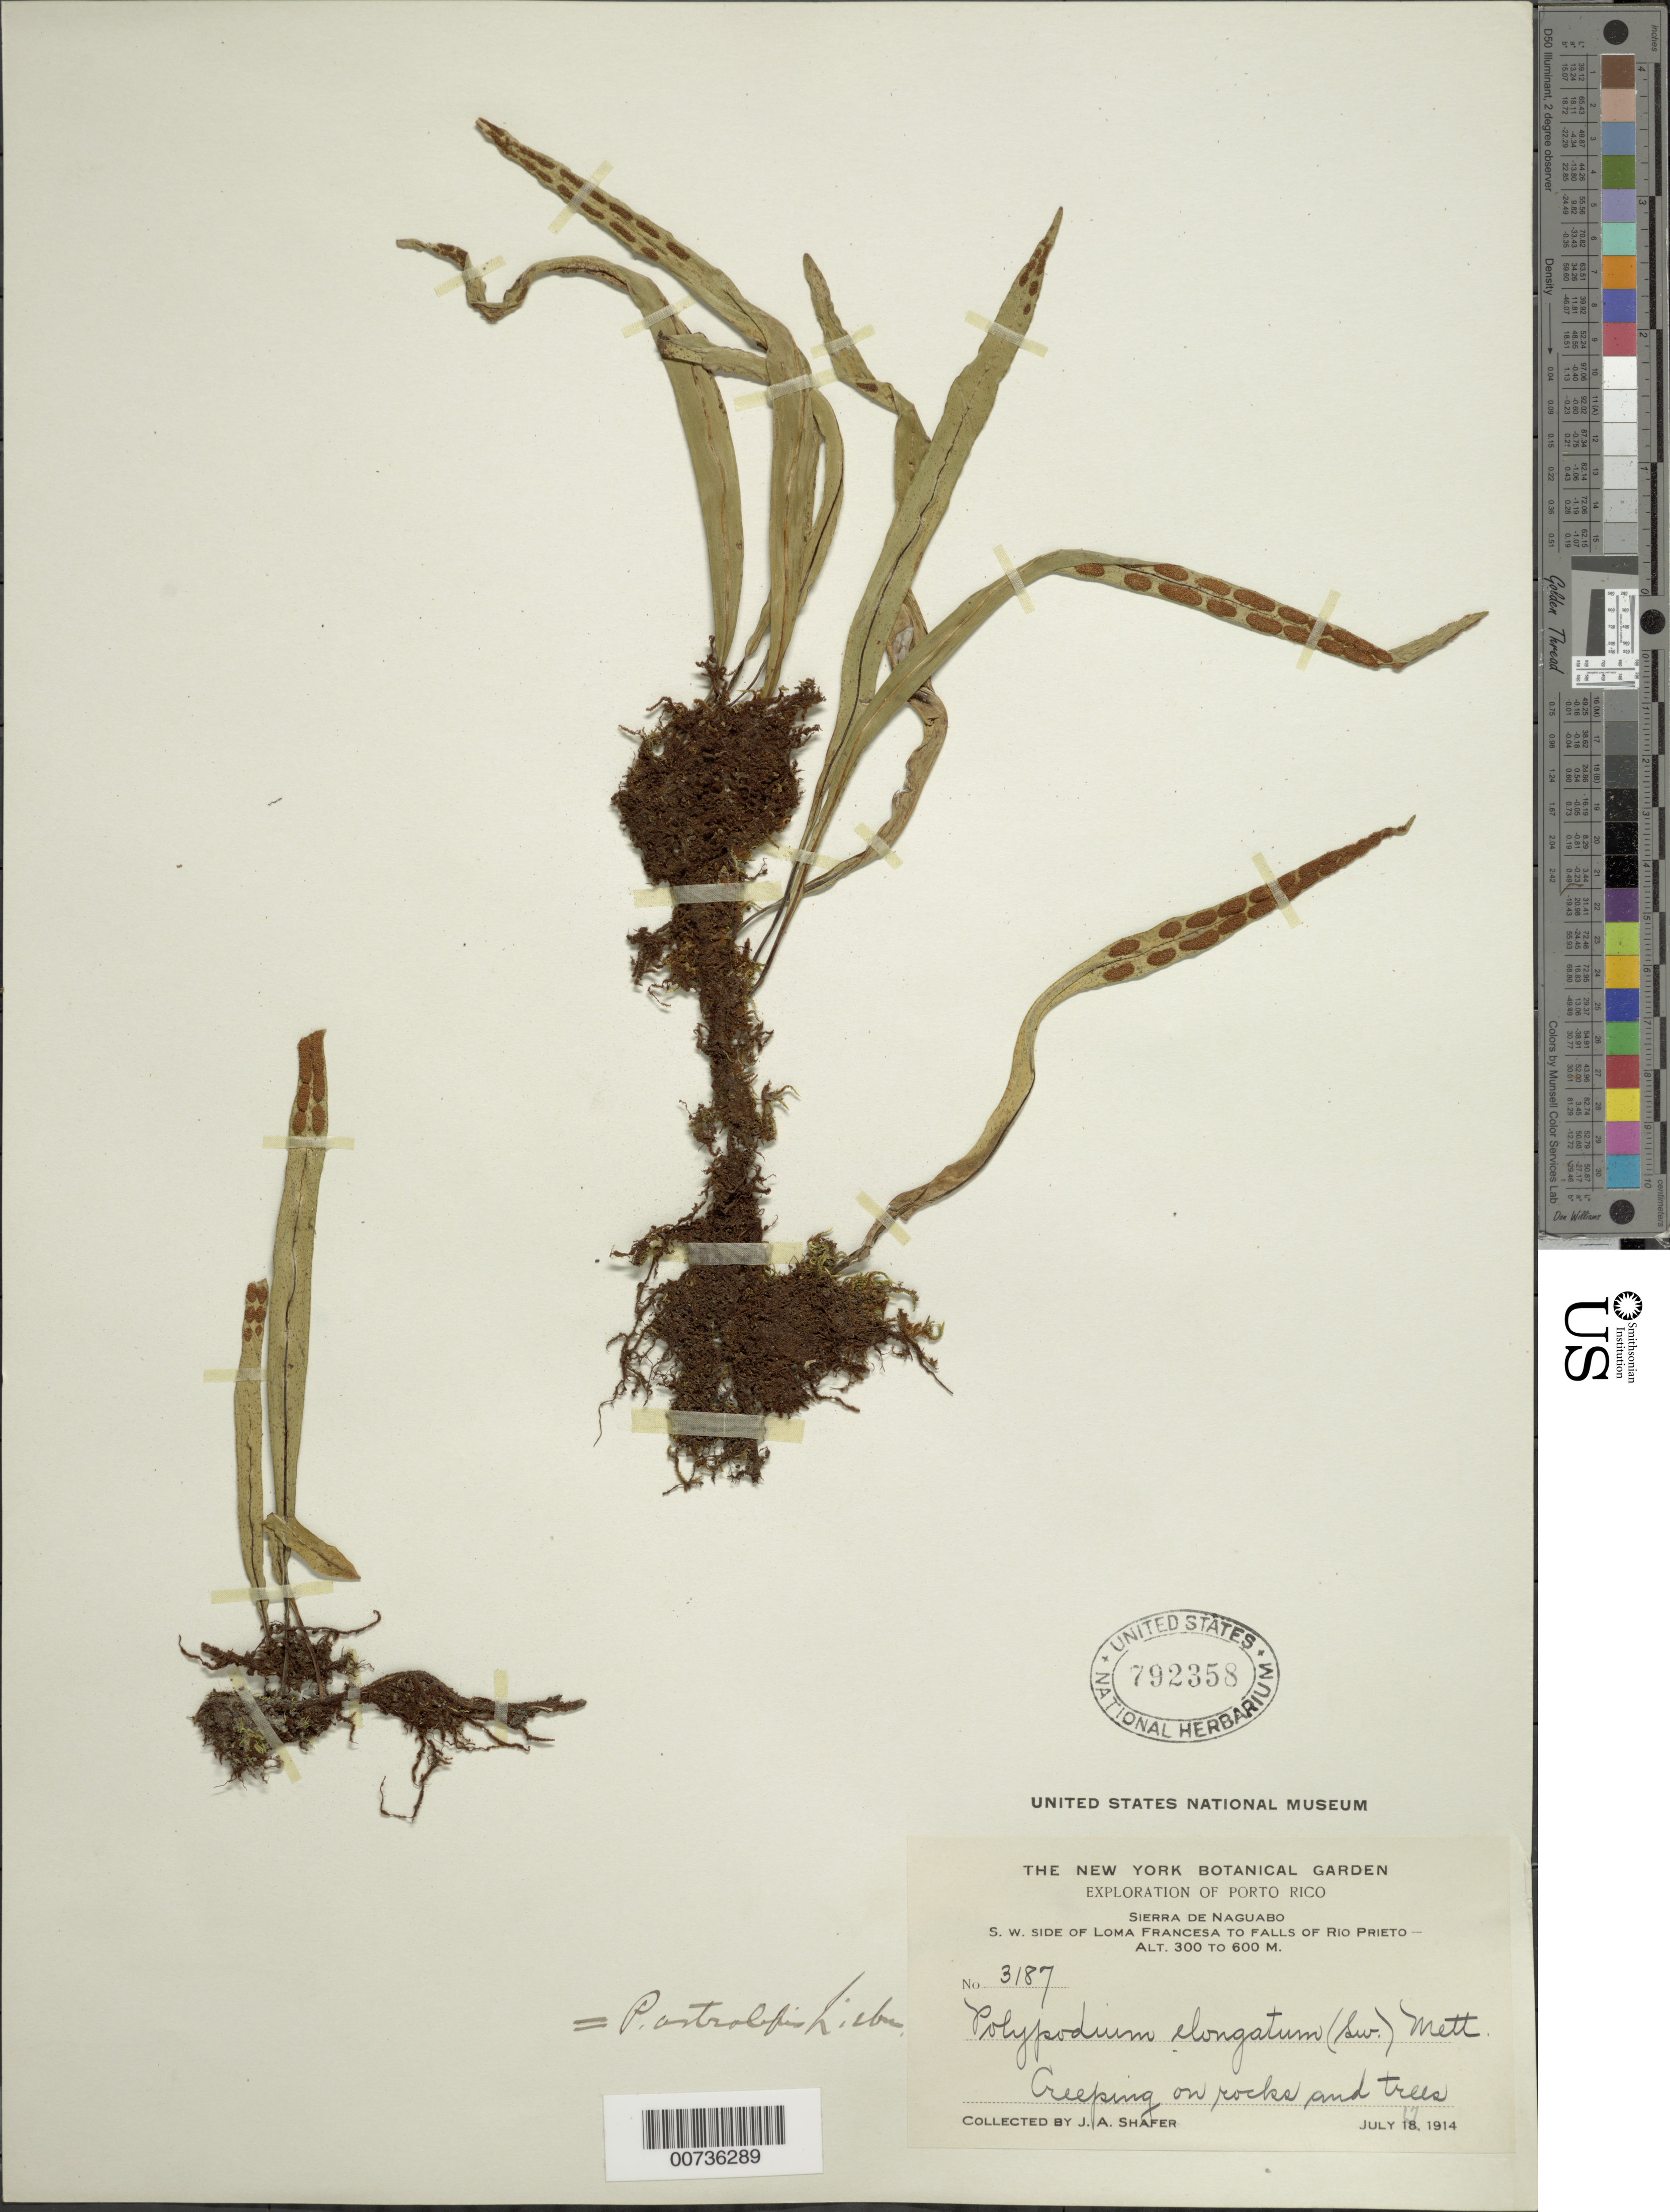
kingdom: Plantae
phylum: Tracheophyta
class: Polypodiopsida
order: Polypodiales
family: Polypodiaceae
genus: Pleopeltis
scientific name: Pleopeltis astrolepis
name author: (Liebm.) E. Fourn.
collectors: J. A. Shafer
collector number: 3187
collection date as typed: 17 Jul 1914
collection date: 1914-07-17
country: Puerto Rico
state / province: Naguabo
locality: Sierra de Naguabo, S. W. side of Loma Francesa to Falls of Rio Prieto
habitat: Creeping on rocks and trees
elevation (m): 300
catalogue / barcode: US 792358